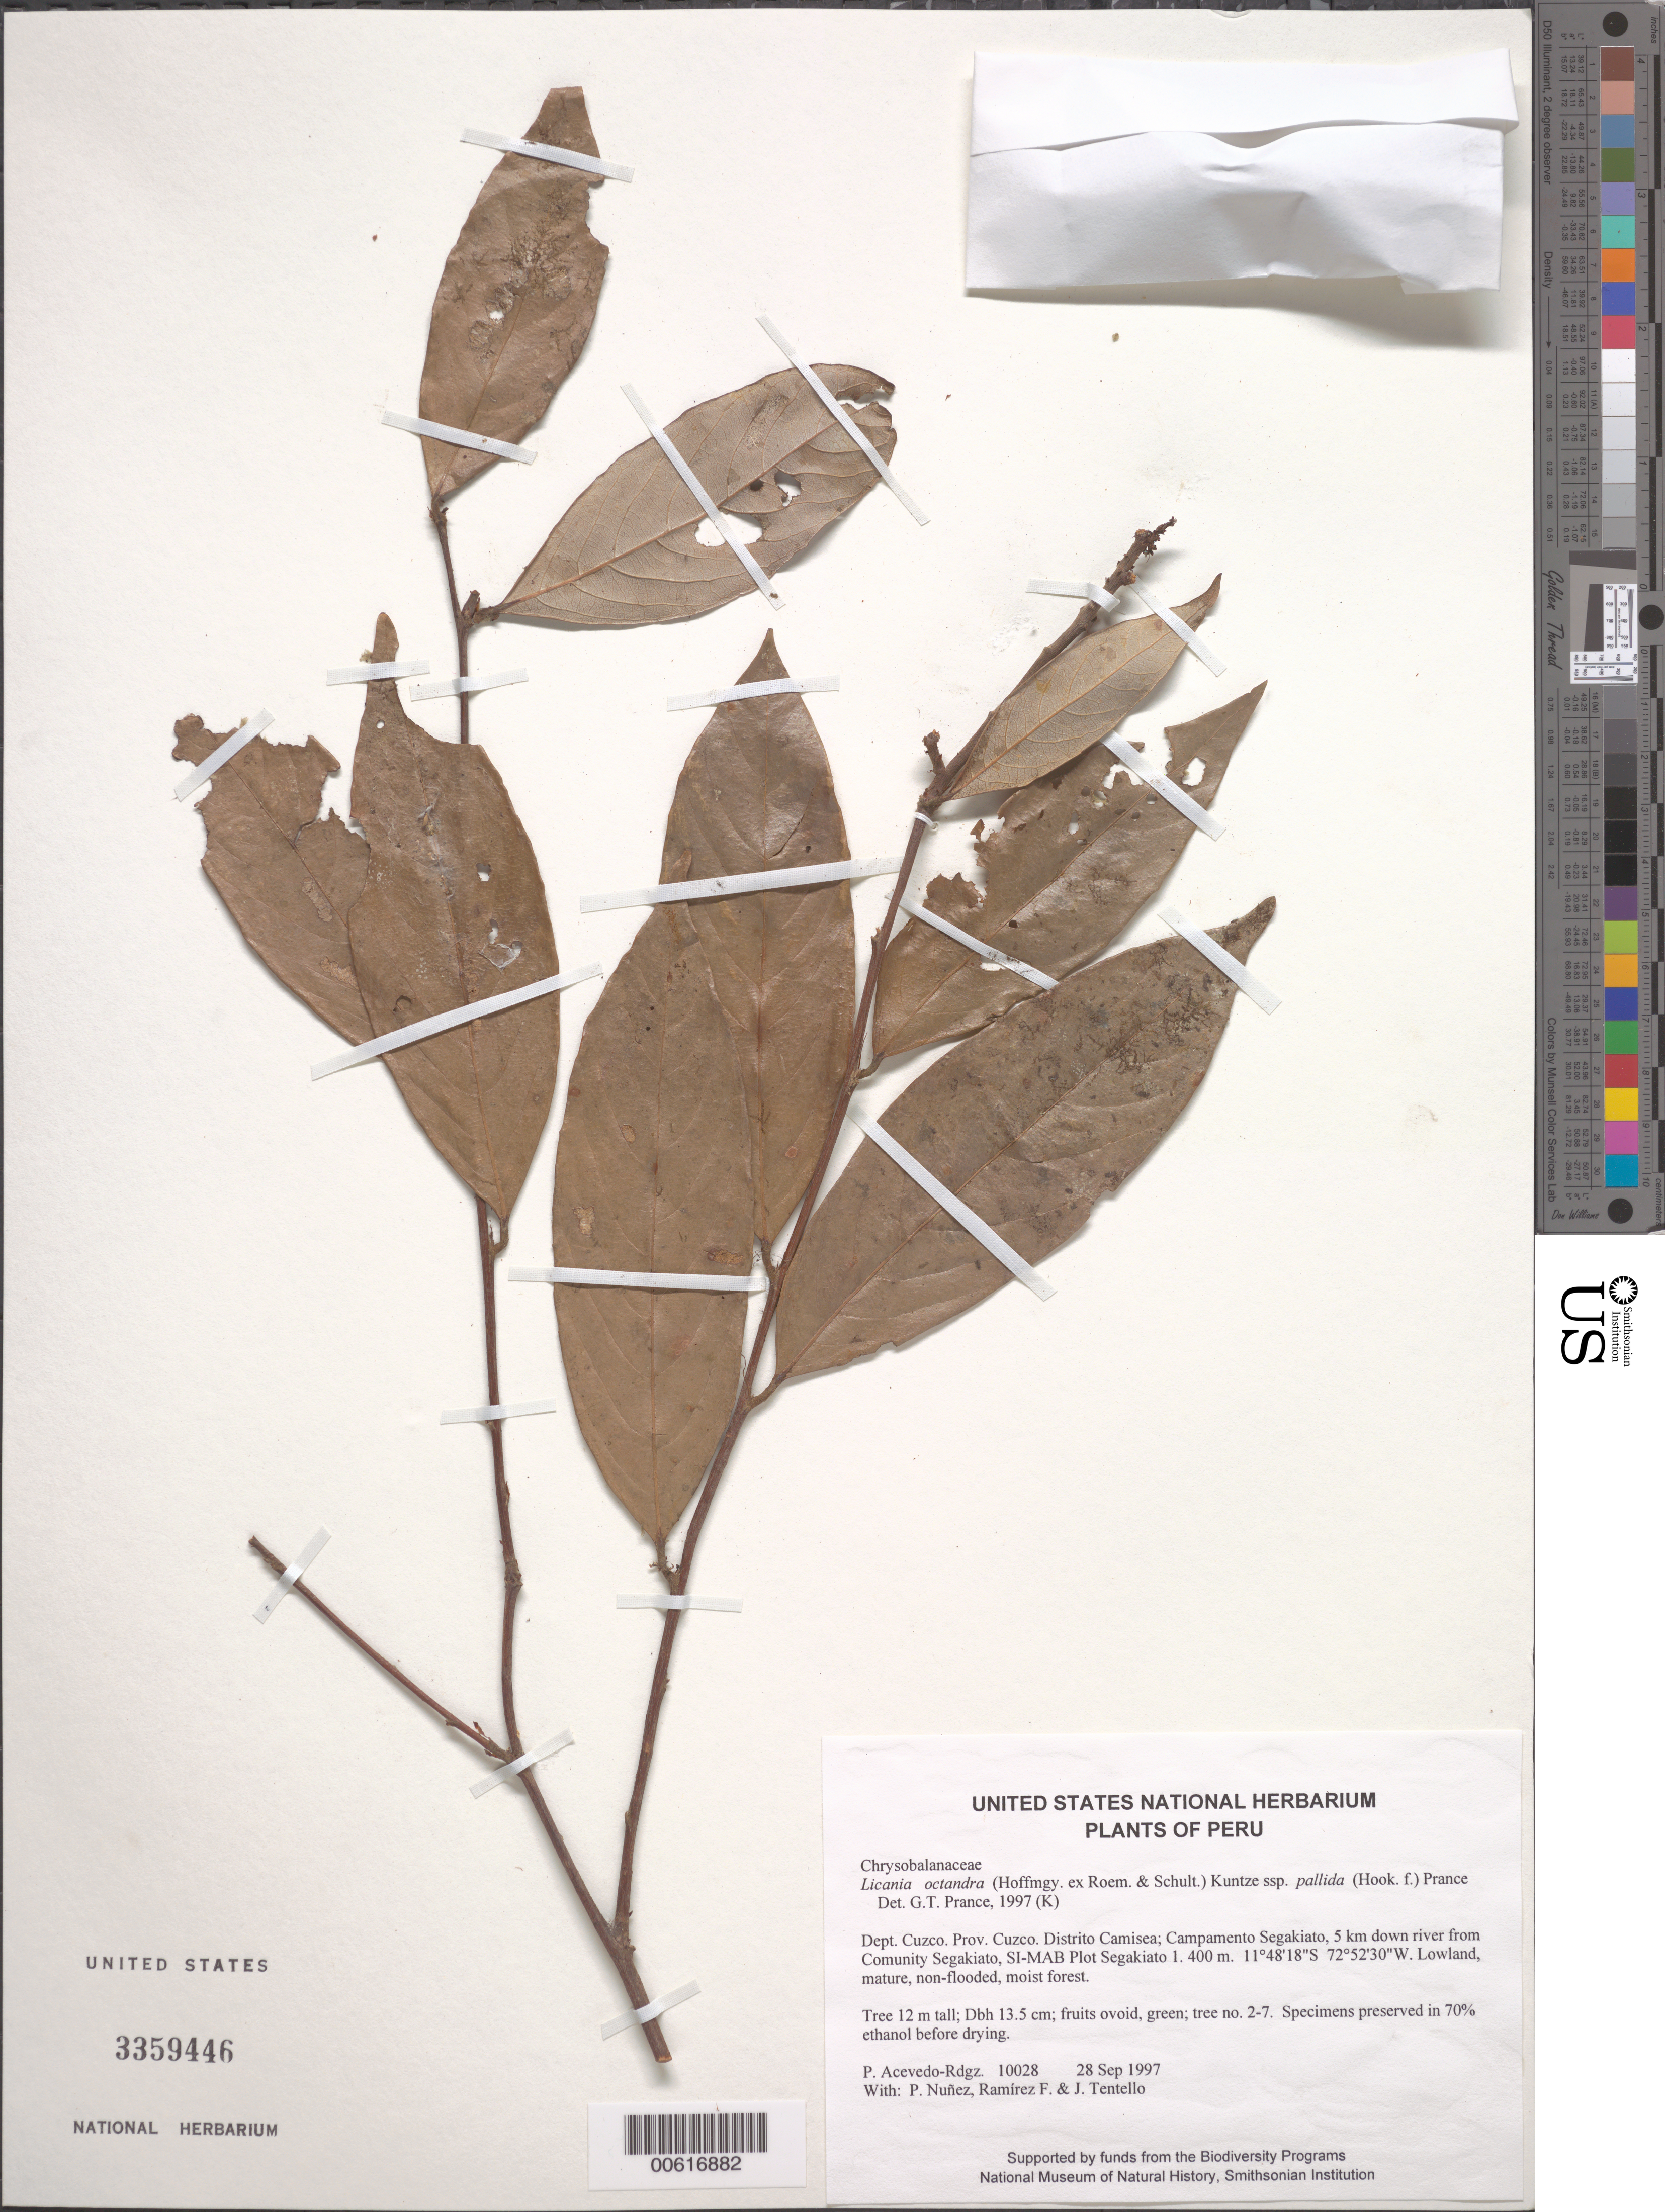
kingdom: Plantae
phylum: Tracheophyta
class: Magnoliopsida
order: Malpighiales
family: Chrysobalanaceae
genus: Leptobalanus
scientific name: Leptobalanus octandrus subsp. pallidus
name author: (Hook. f.) Sothers & Prance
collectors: P. Acevedo-Rodr., P. Nuñez V., F. Ramirez & J. Tentello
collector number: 10028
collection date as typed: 28 Sep 1997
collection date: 1997-09-28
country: Peru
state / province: Cusco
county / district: Cusco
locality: Distrito Camisea; Campamento Segakiato, 5 km down river from Comunity Segakiato, SI-MAB Plot Segakiato 1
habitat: Lowland, mature, non-flooded, moist forest.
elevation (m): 400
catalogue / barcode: US 3359446